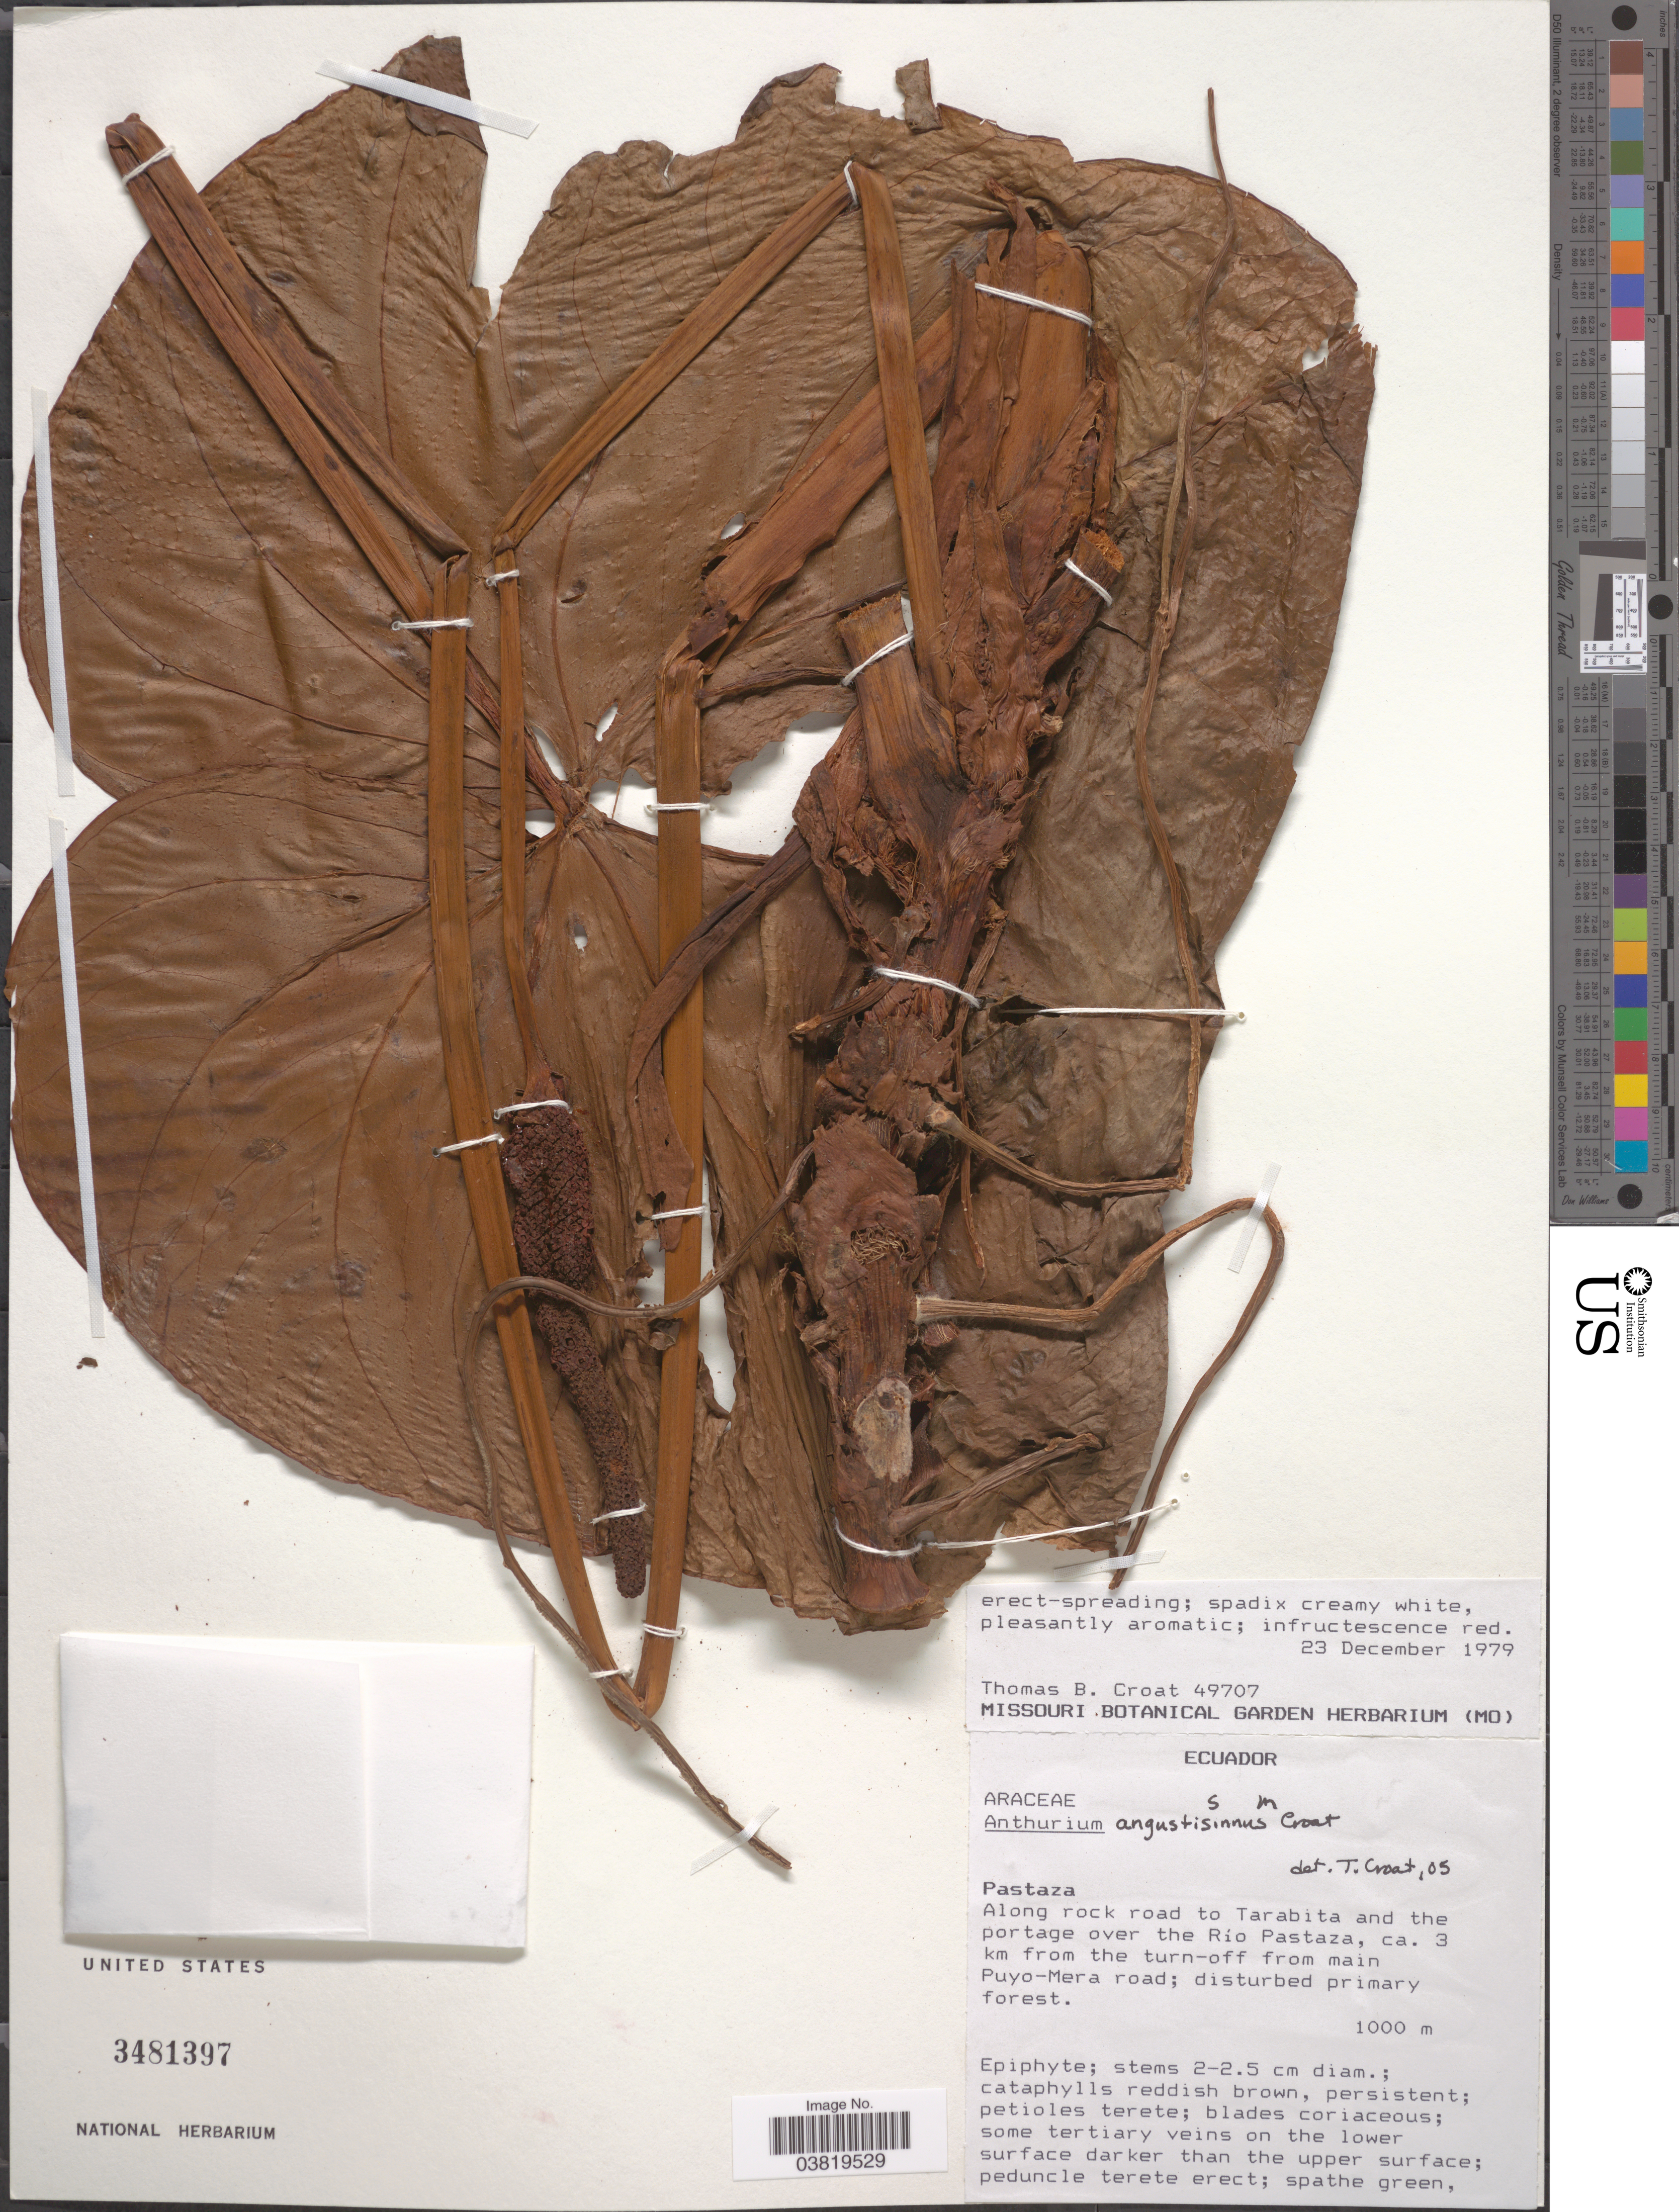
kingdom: Plantae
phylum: Tracheophyta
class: Liliopsida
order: Alismatales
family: Araceae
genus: Anthurium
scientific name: Anthurium gracililaminum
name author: Croat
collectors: T. B. Croat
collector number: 49707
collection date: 1979-12-23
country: Ecuador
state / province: Pastaza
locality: Along rock road to Tarabita and the portage over the Río Pastaza, ca. 3 km from the turn-off from main Puyo-Mera road.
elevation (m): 1000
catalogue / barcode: US 3481397